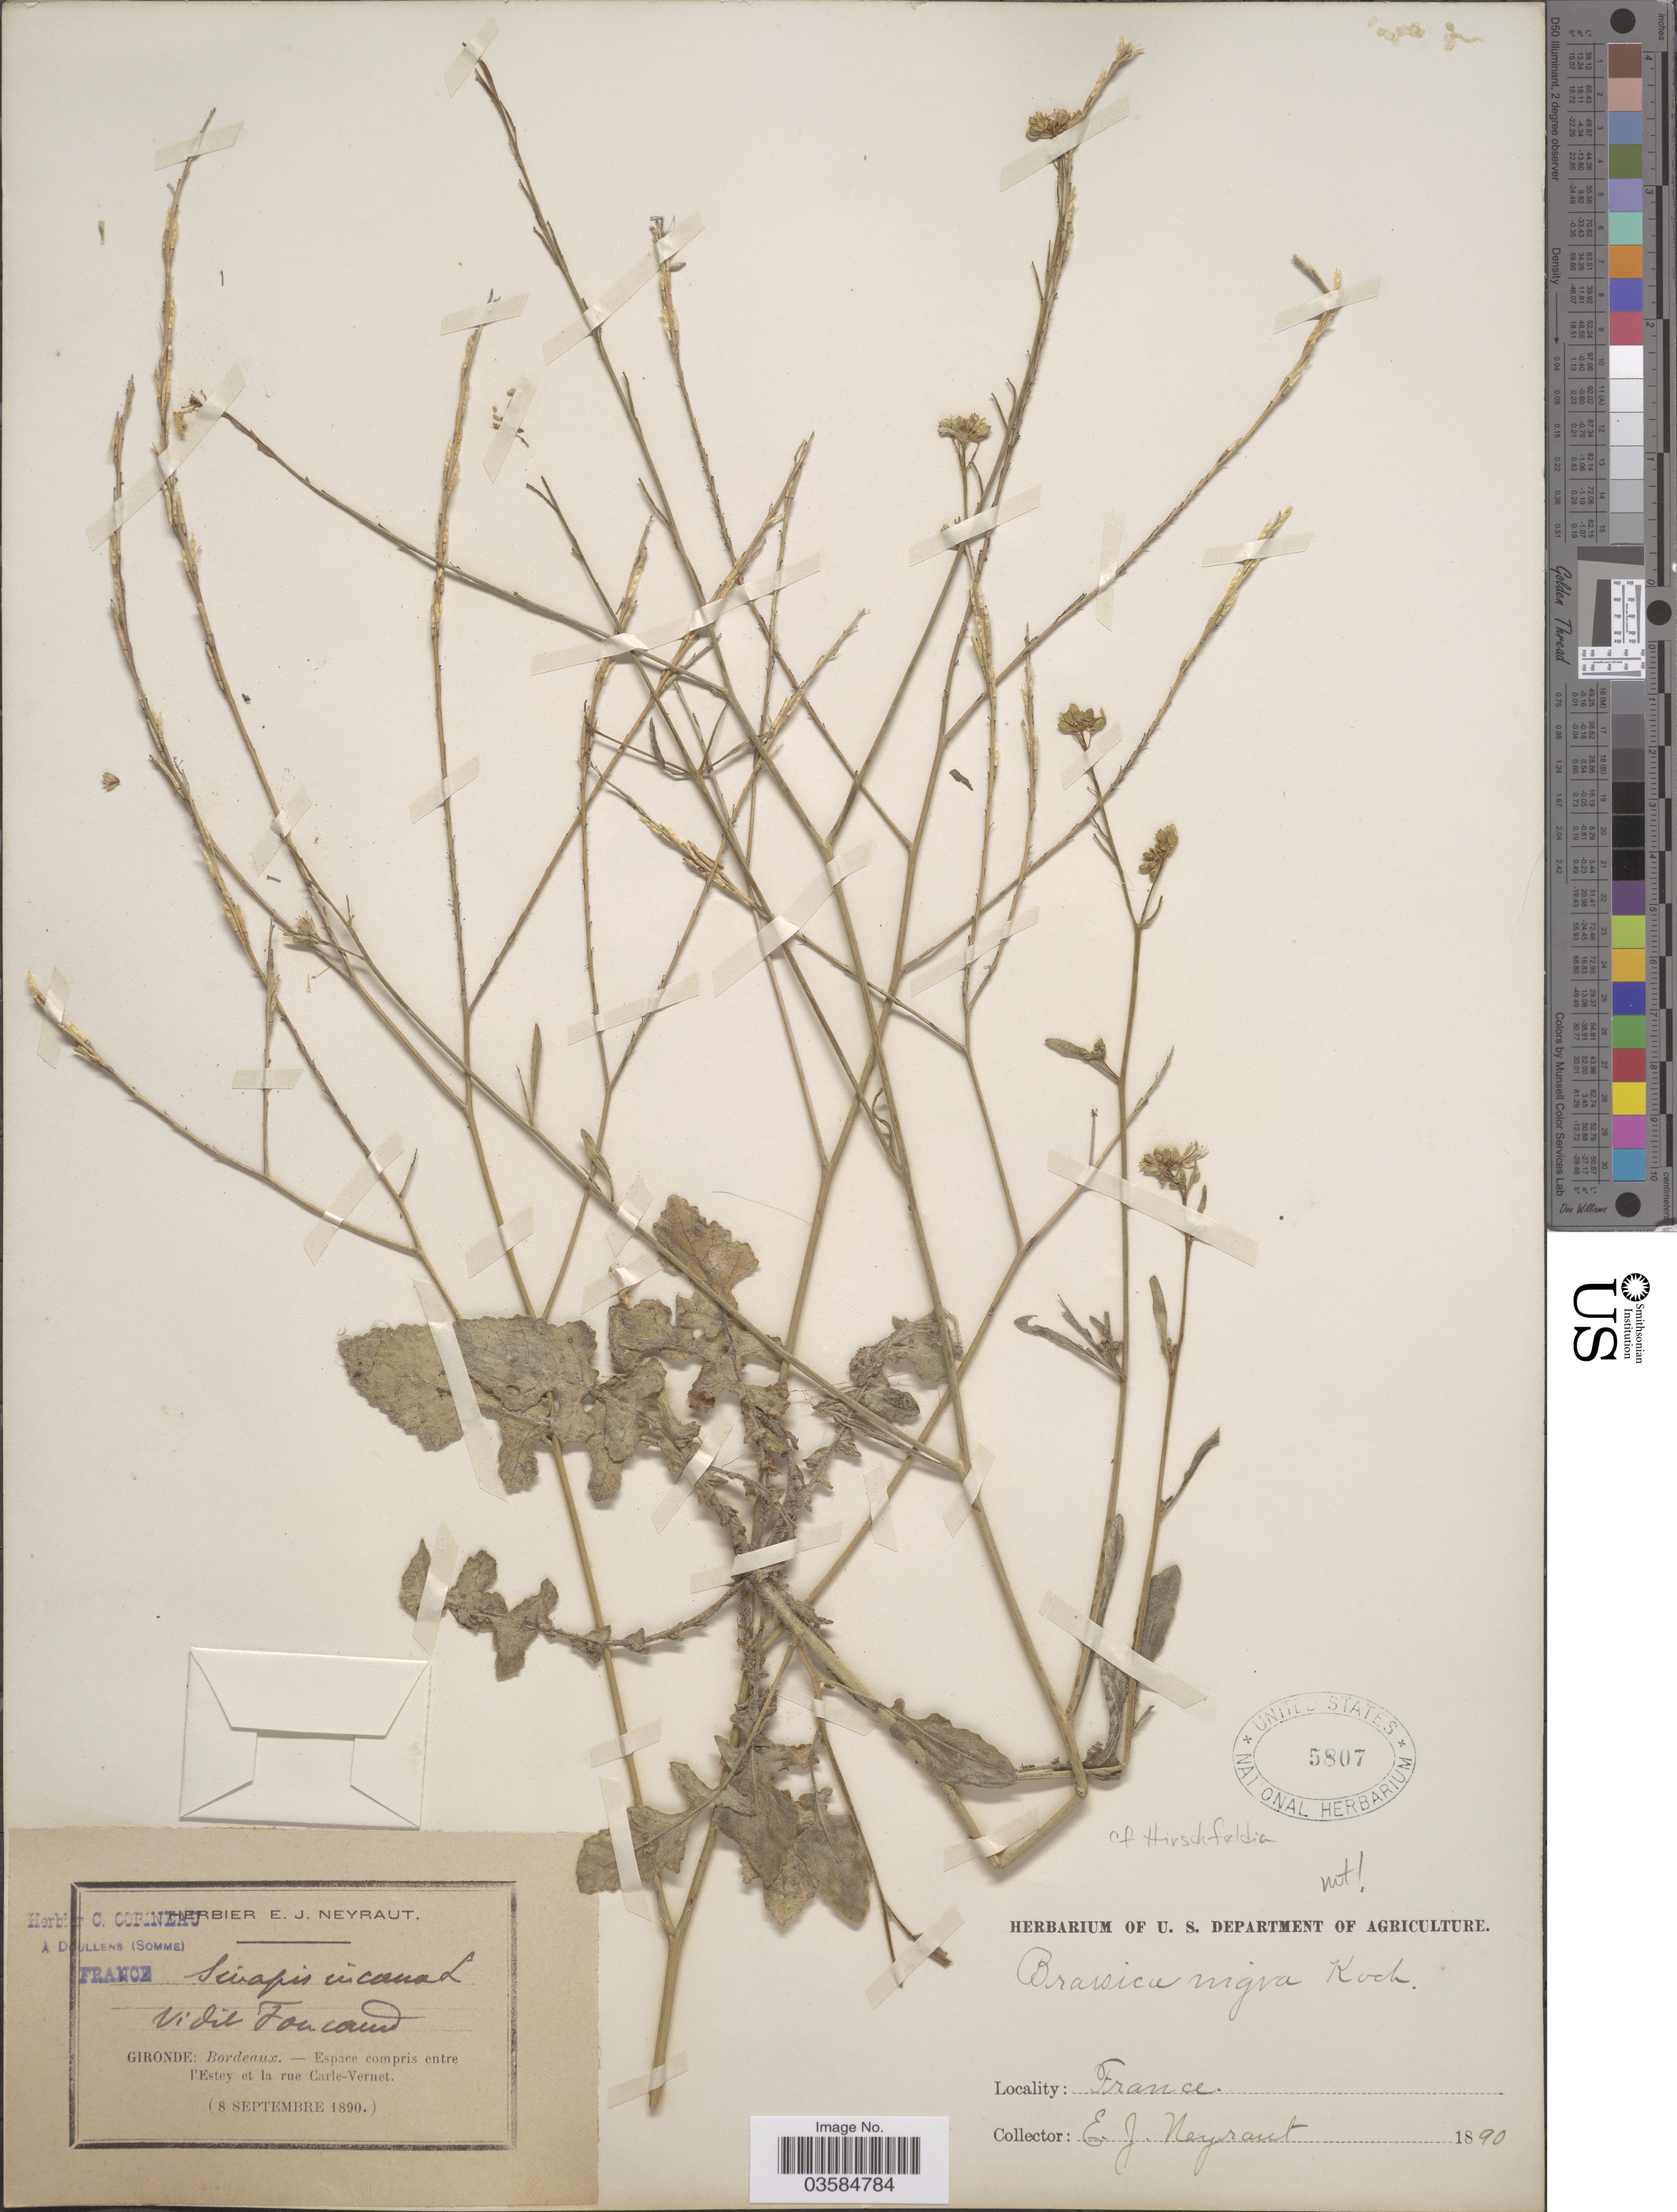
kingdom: Plantae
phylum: Tracheophyta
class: Magnoliopsida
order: Brassicales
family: Brassicaceae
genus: Hirschfeldia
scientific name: Hirschfeldia incana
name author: (L.) Lagr.-Foss.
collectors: E. Neyraut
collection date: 1890-09-08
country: France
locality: Gironde: Bordeaux.-Espace compris entre l'Estey et la rue Carle-Vernet.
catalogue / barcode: US 5807